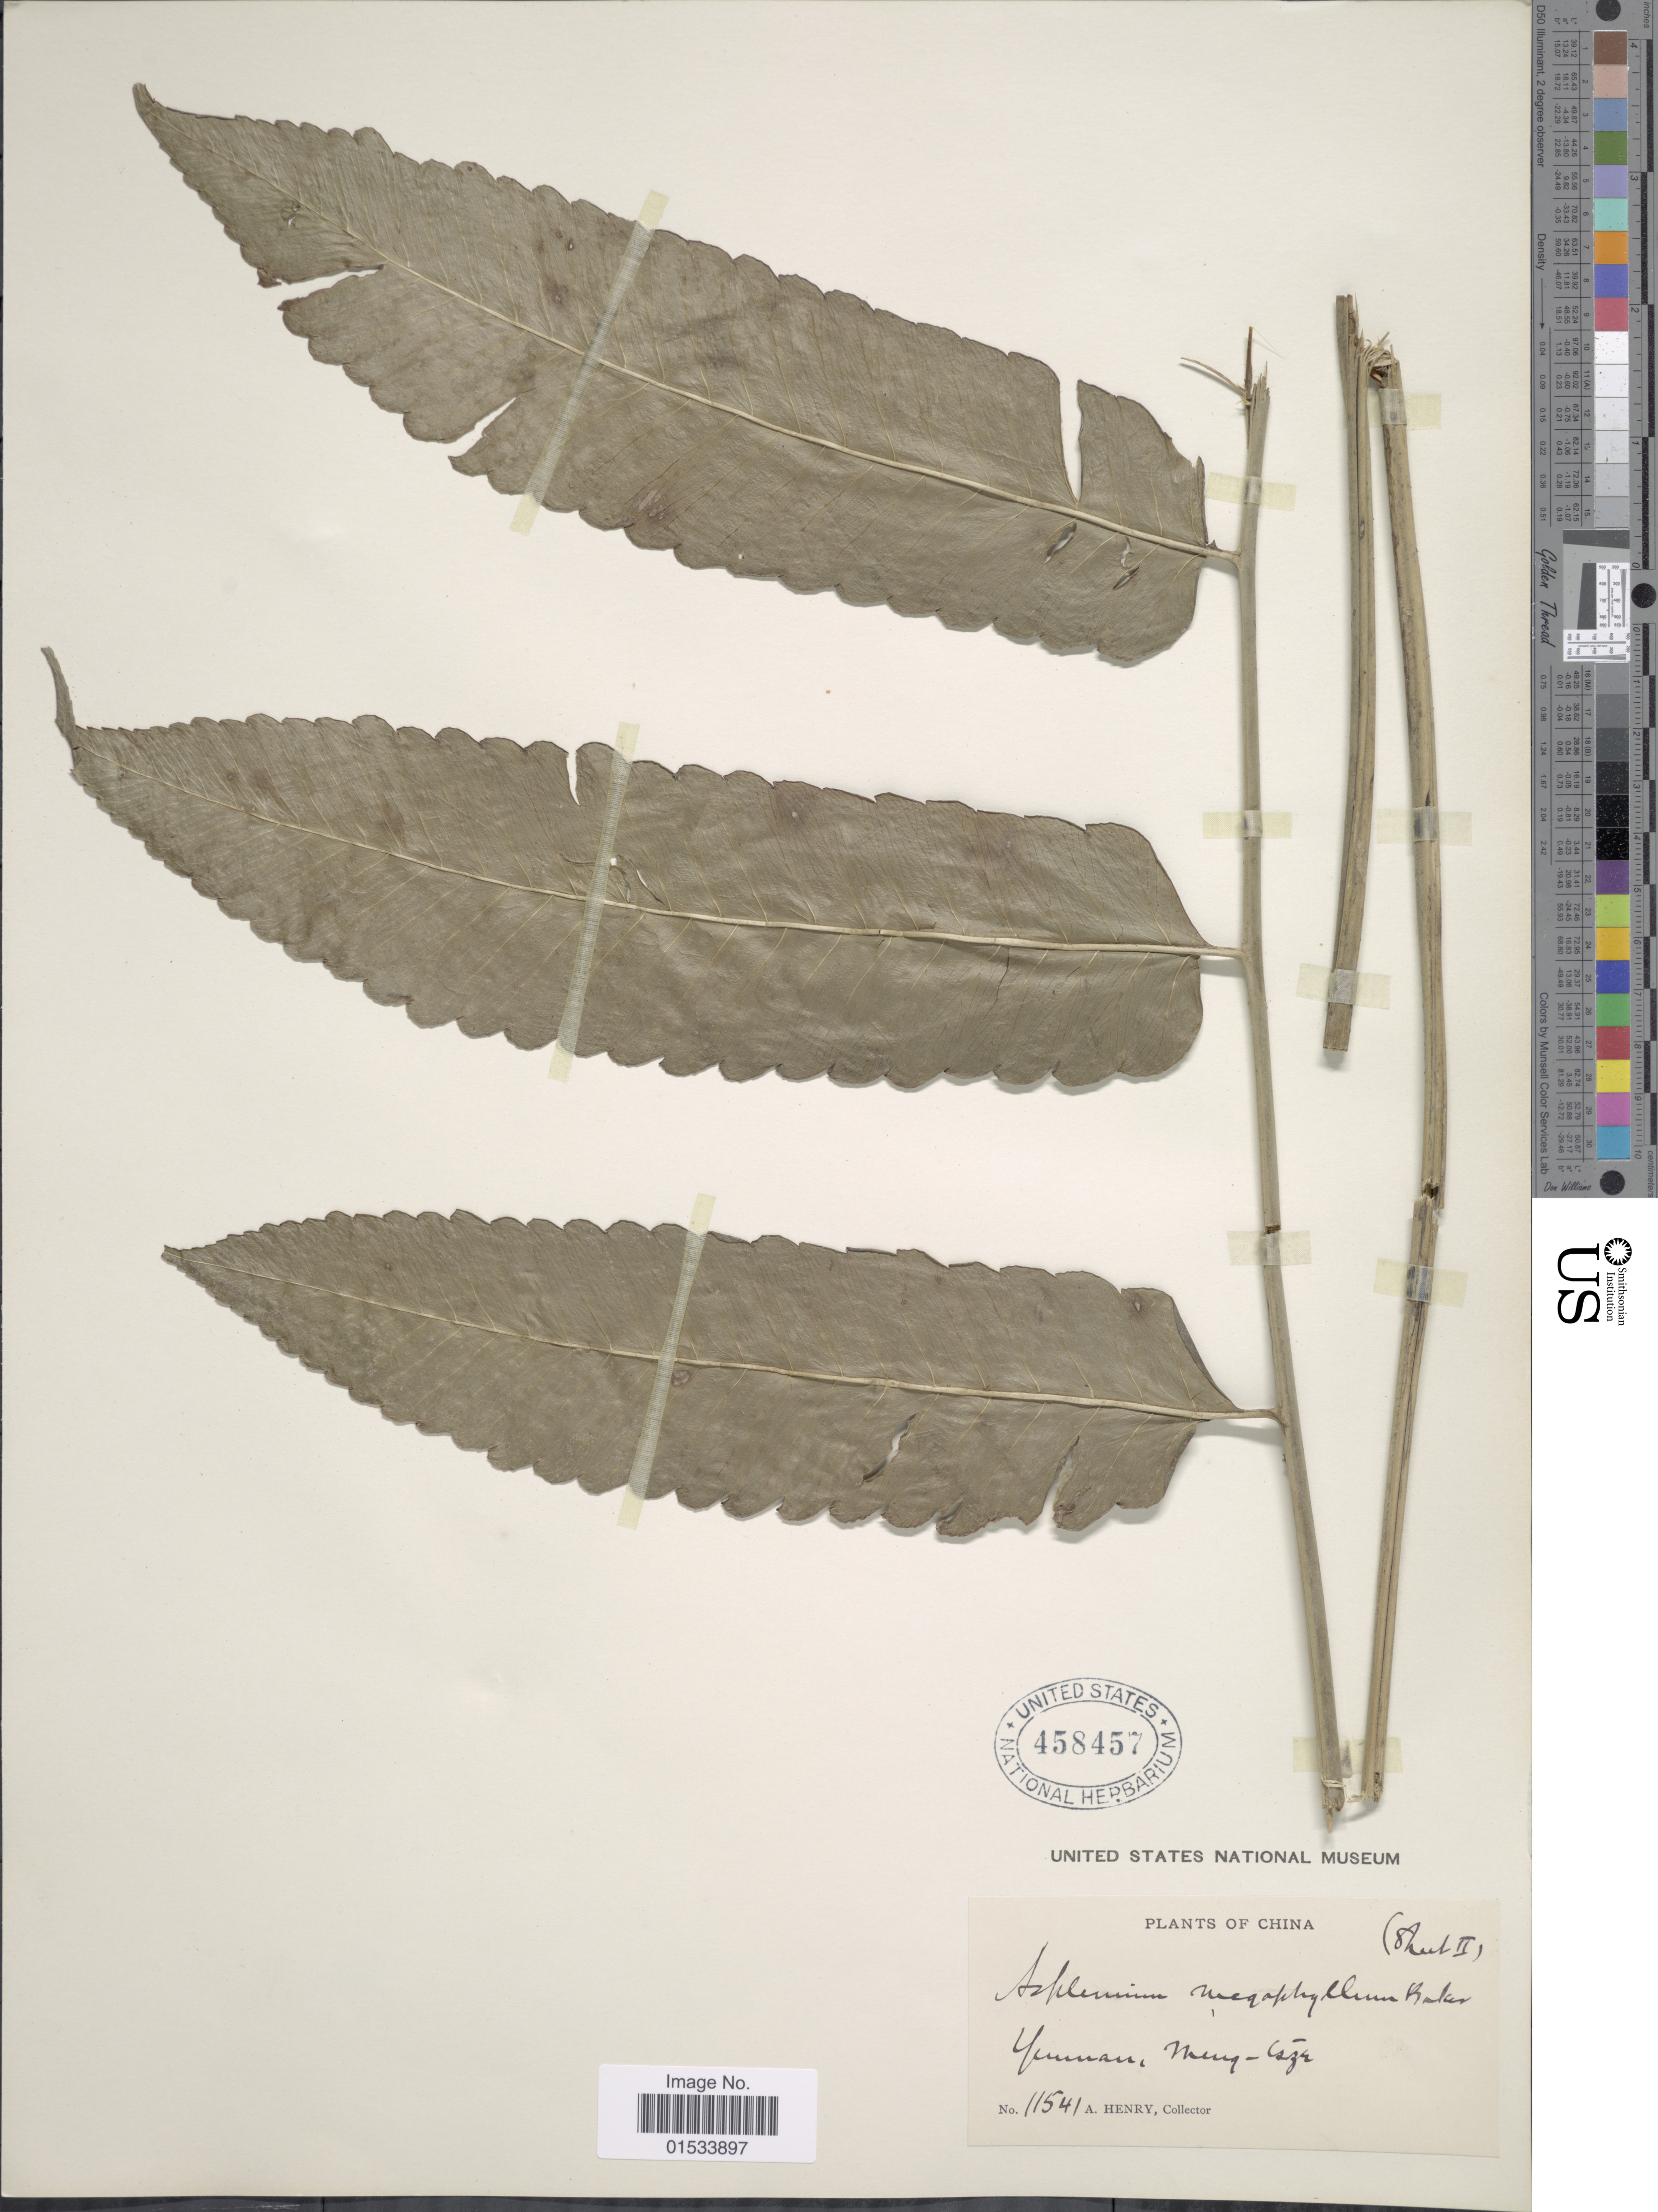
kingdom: Plantae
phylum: Tracheophyta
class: Polypodiopsida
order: Polypodiales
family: Athyriaceae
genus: Diplazium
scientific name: Diplazium megaphyllum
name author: (Baker) Christ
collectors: A. Henry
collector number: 11541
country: China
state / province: Yunnan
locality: Meng-Tsze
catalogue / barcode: US 458457